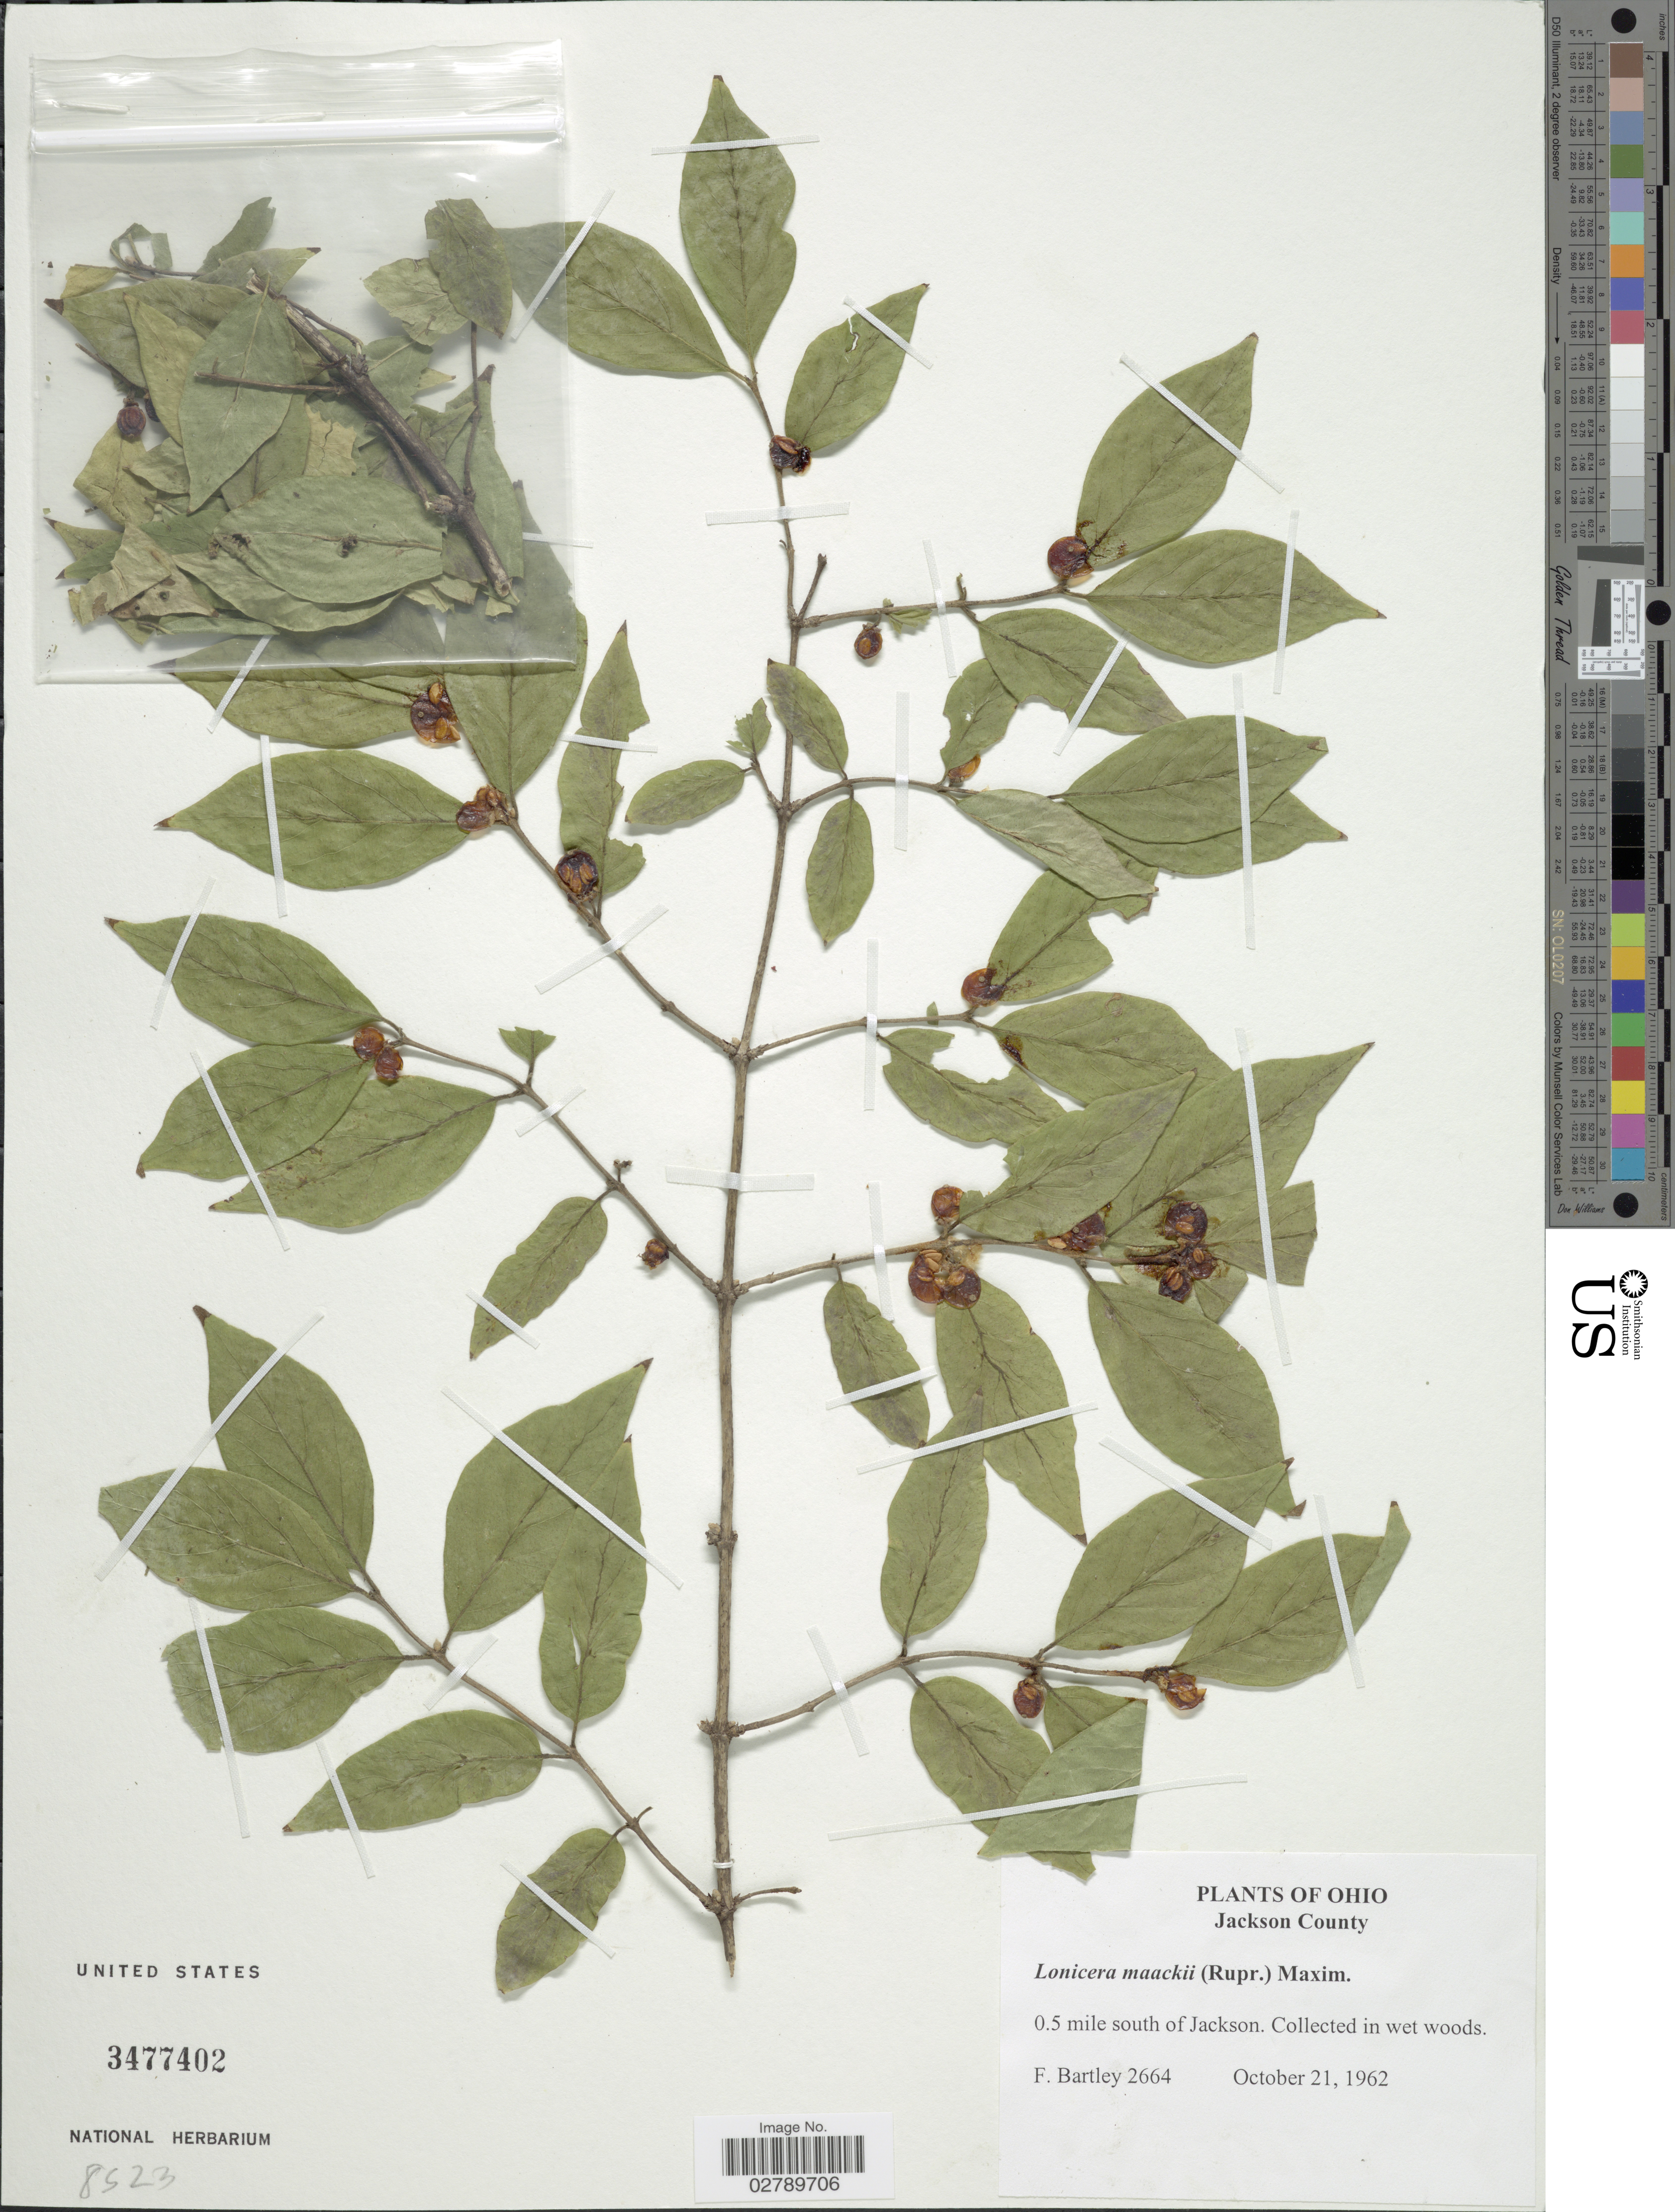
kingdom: Plantae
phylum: Tracheophyta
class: Magnoliopsida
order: Dipsacales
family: Caprifoliaceae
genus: Lonicera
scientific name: Lonicera maackii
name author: (Rupr.) Maxim.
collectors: F. Bartley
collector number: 2664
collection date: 1962-10-21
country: United States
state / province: Ohio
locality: Jackson County. 0.5 mile south of Jackson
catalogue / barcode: US 3477402